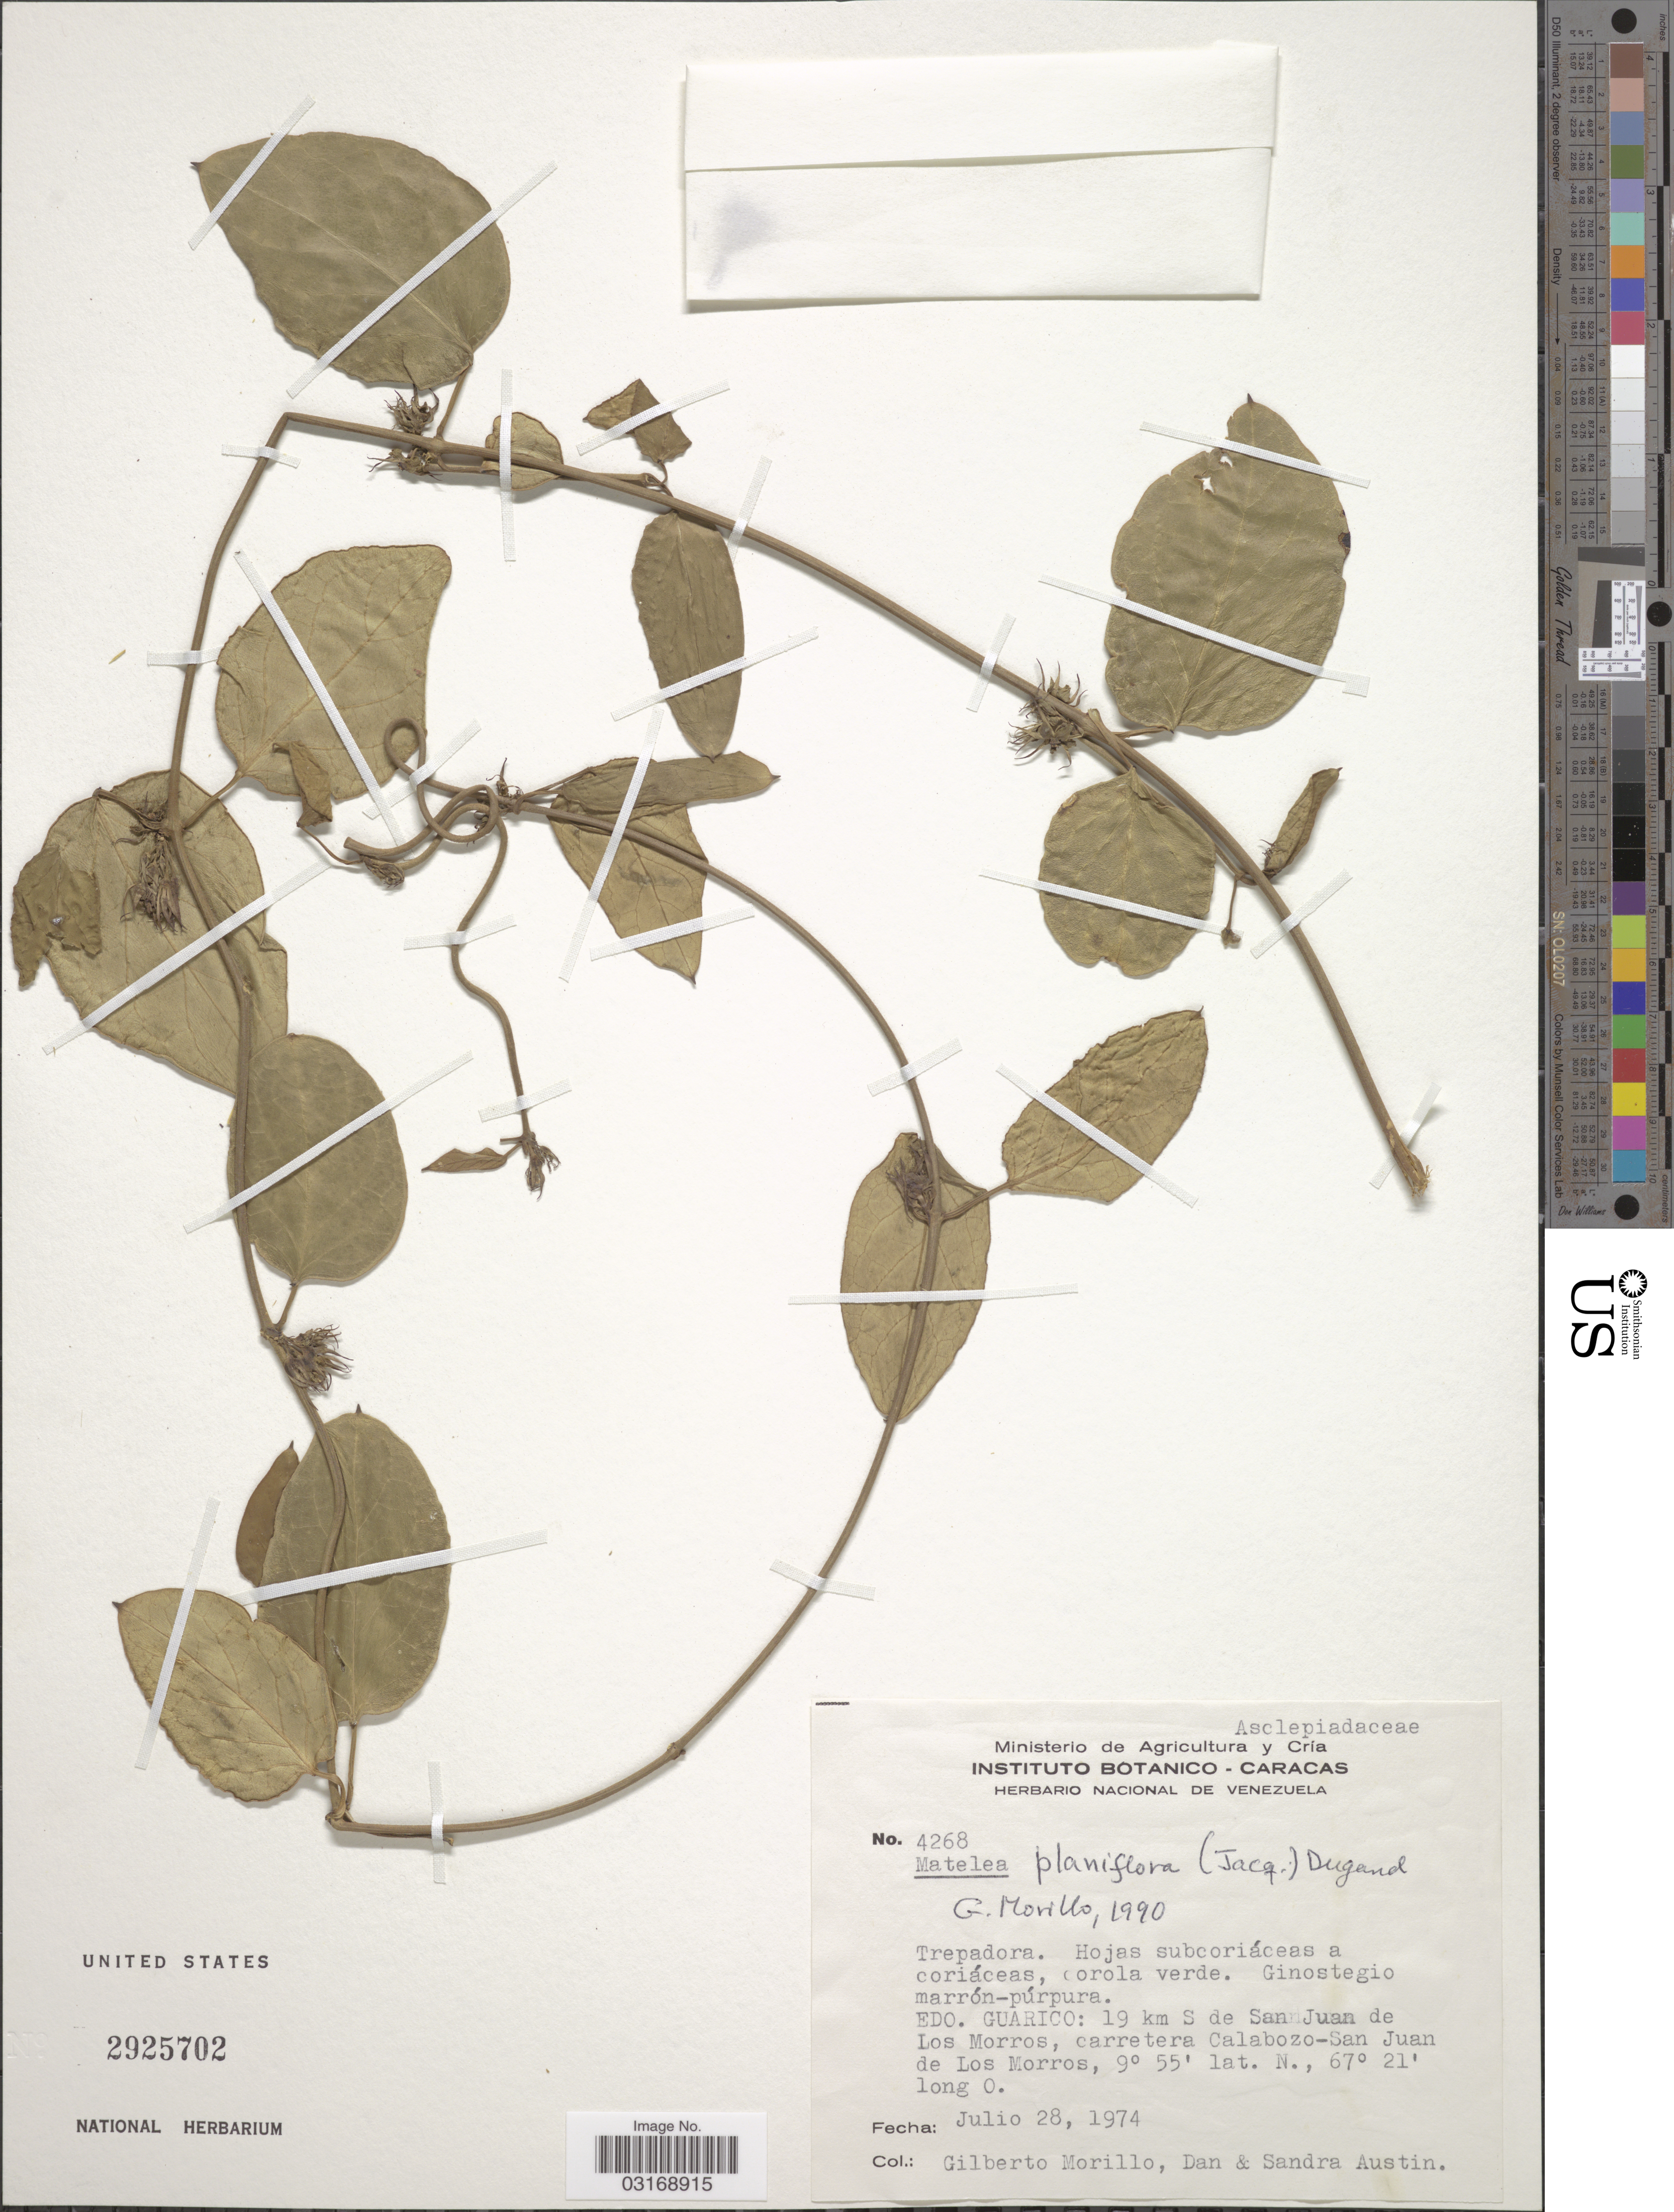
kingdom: Plantae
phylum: Tracheophyta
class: Magnoliopsida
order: Gentianales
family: Apocynaceae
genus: Matelea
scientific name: Matelea planiflora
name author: (Jacq.) Dugand G.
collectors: G. N. Morillo, D. Austin & S. Austin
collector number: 4268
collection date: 1974-07-28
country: Venezuela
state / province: Guárico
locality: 19 km S de San Juan de Los Morros, carretera Calabozo-San Juan de Los Morros.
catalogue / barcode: US 2925702